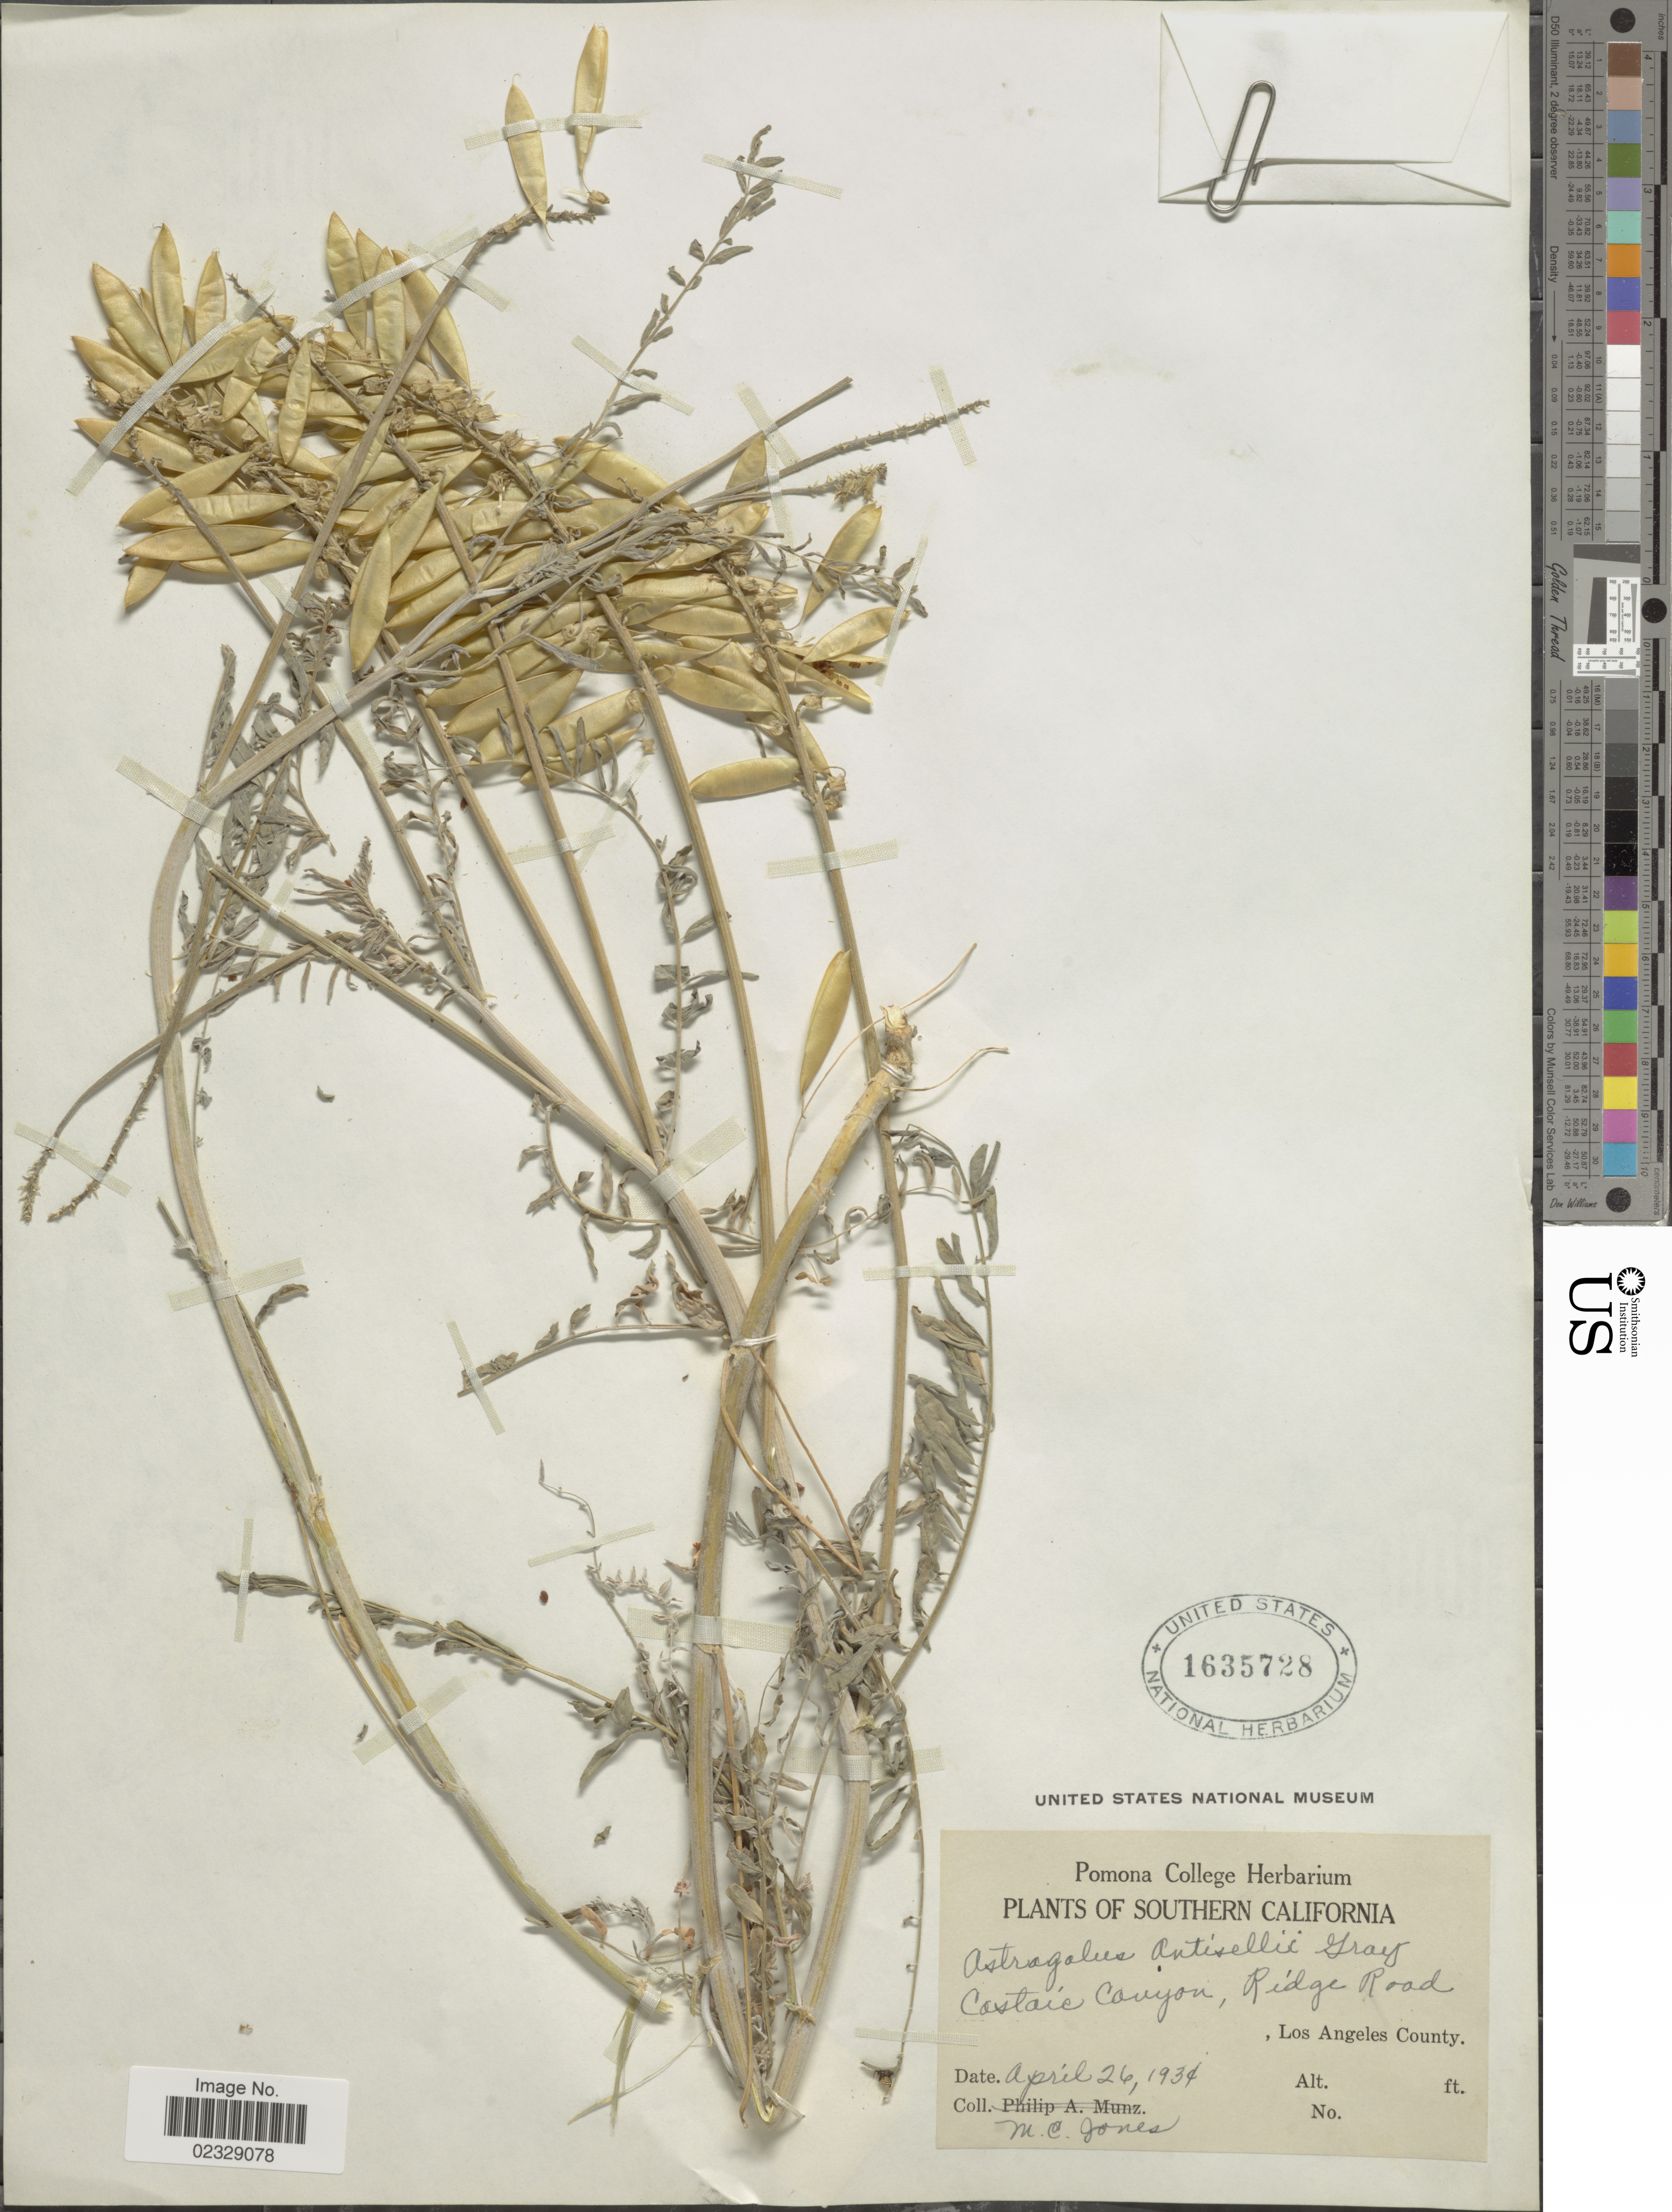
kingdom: Plantae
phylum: Tracheophyta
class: Magnoliopsida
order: Fabales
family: Fabaceae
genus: Astragalus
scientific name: Astragalus antisellii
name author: A. Gray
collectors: M. Jones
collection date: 1934-04-26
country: United States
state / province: California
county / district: Los Angeles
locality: Southern California, Castaic Canyon, Ridge Road, Los Angeles County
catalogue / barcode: US 1635728